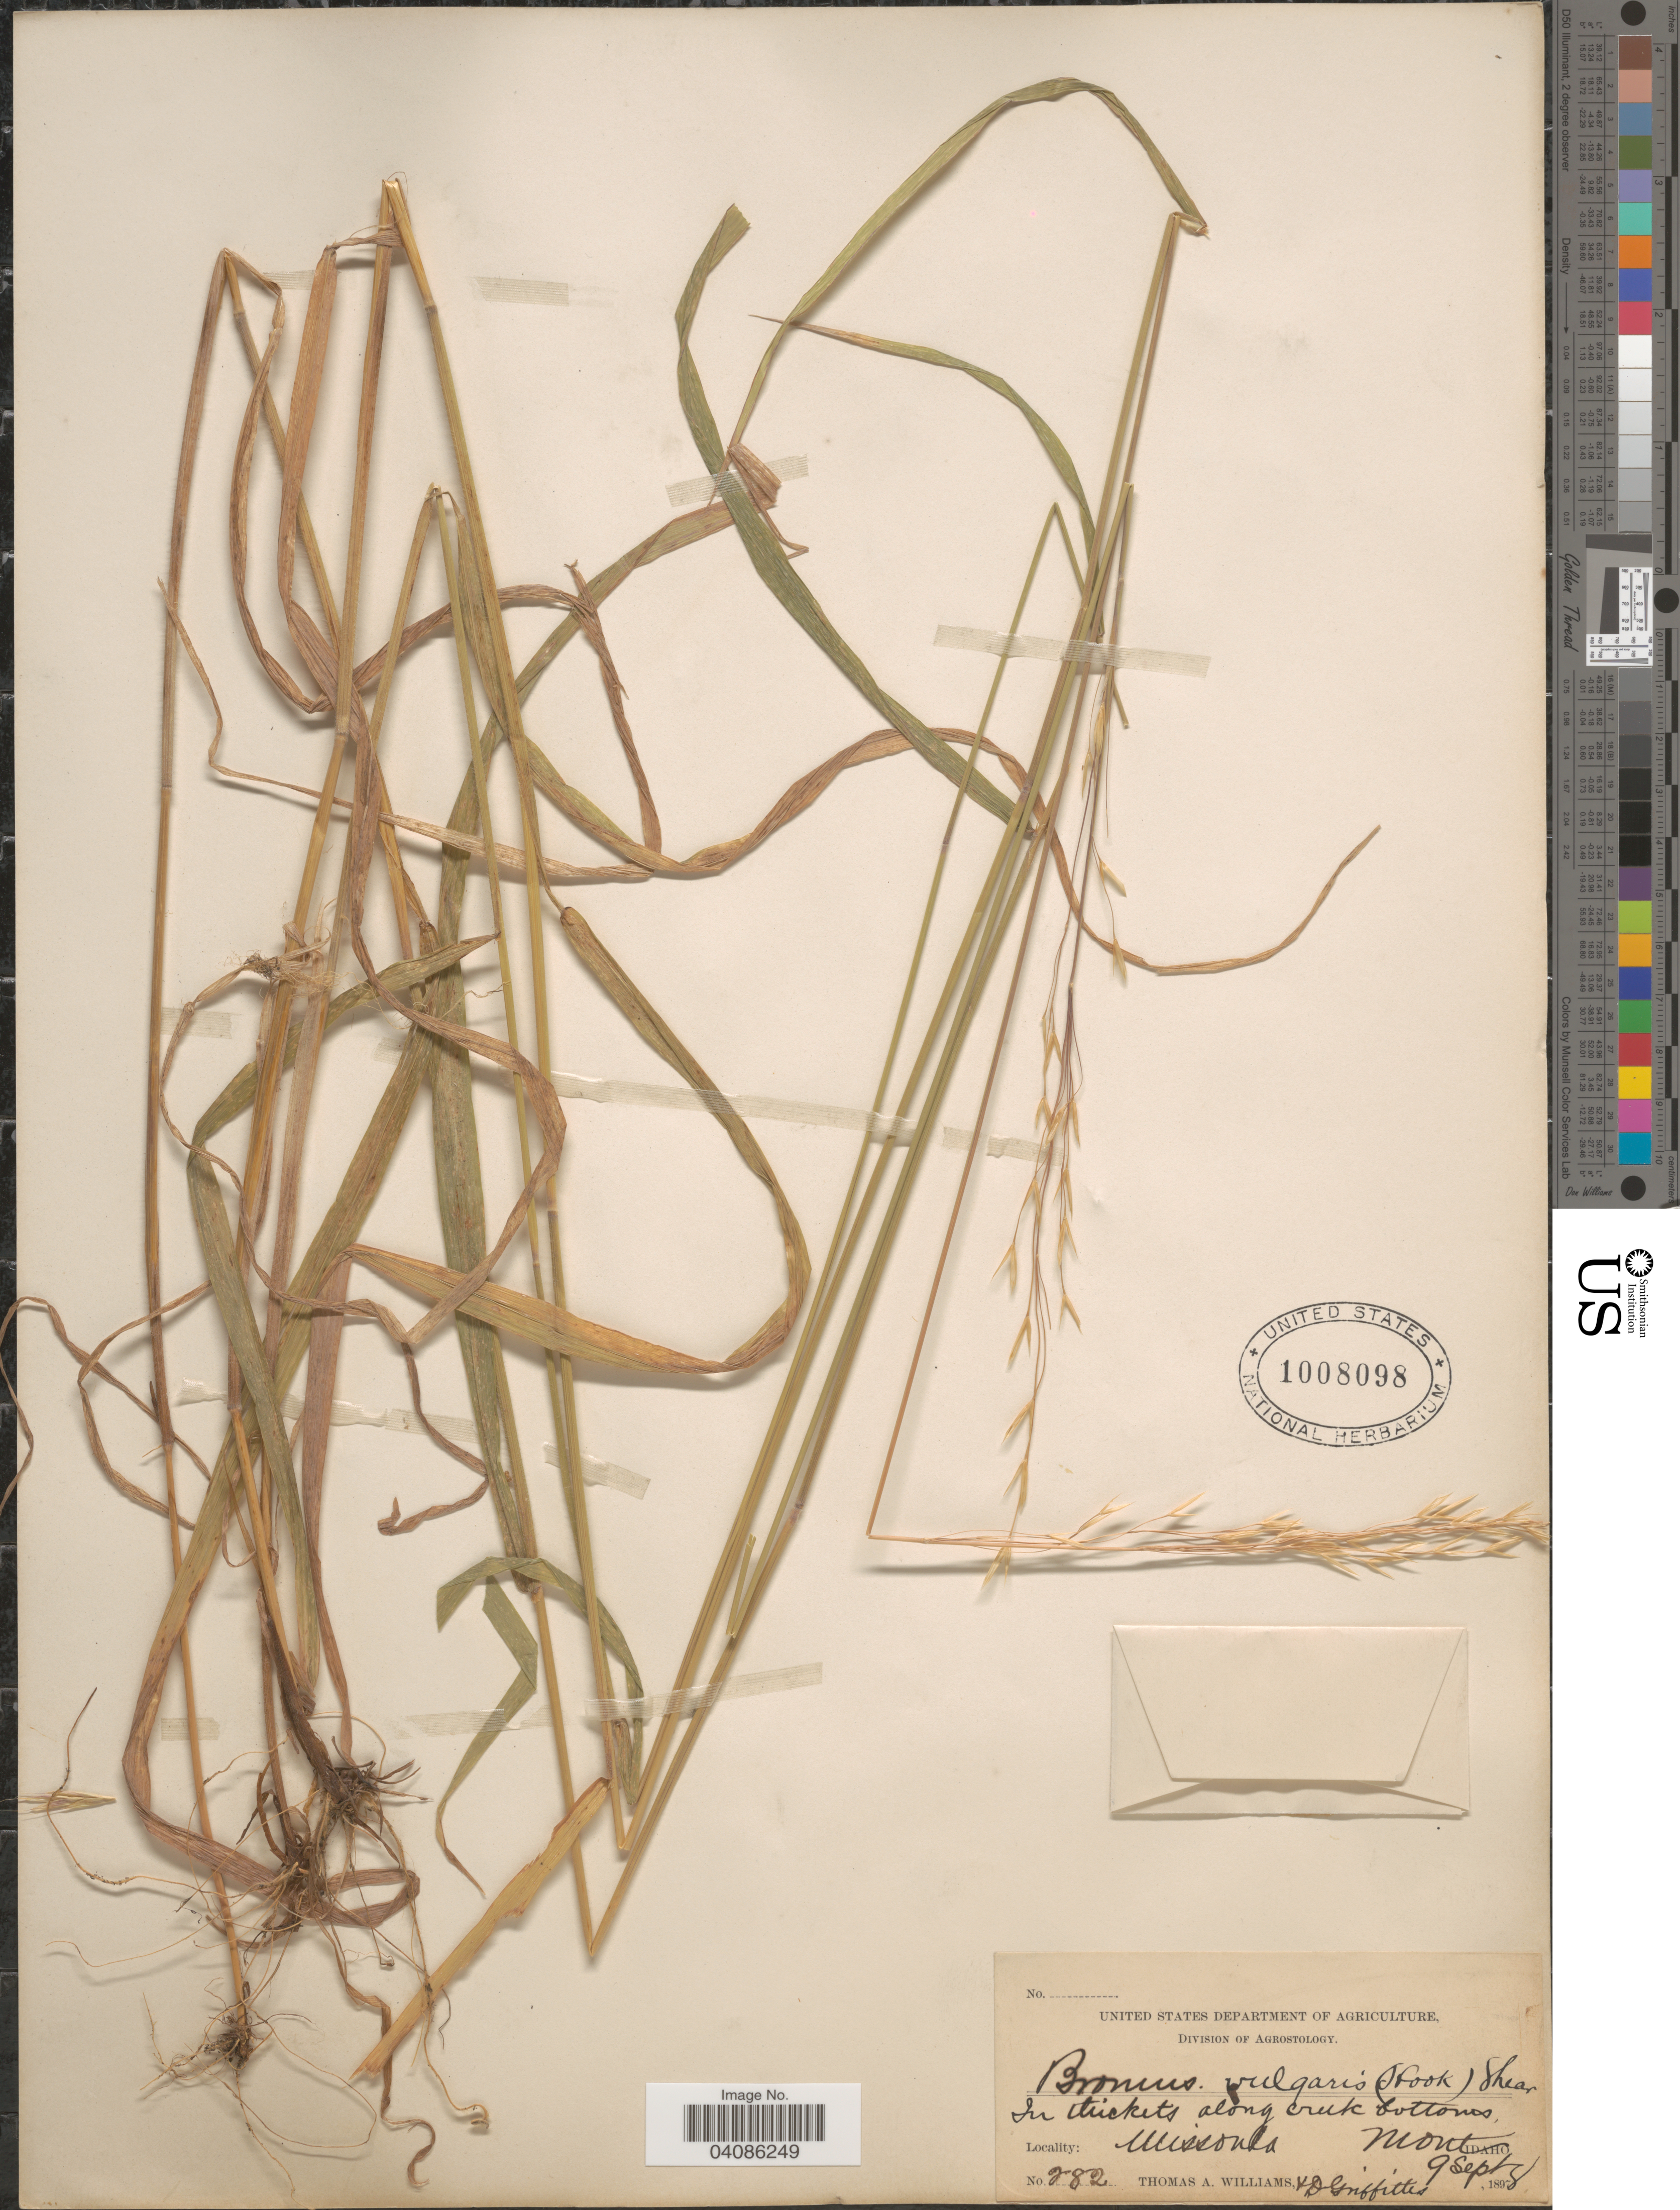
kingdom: Plantae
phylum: Tracheophyta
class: Liliopsida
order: Poales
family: Poaceae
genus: Bromus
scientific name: Bromus texensis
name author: (Shear) Hitchc.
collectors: T. A. Williams & D. Griffiths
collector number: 282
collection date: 1898-09-09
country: United States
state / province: Montana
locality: Missoula.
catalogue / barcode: US 1008098